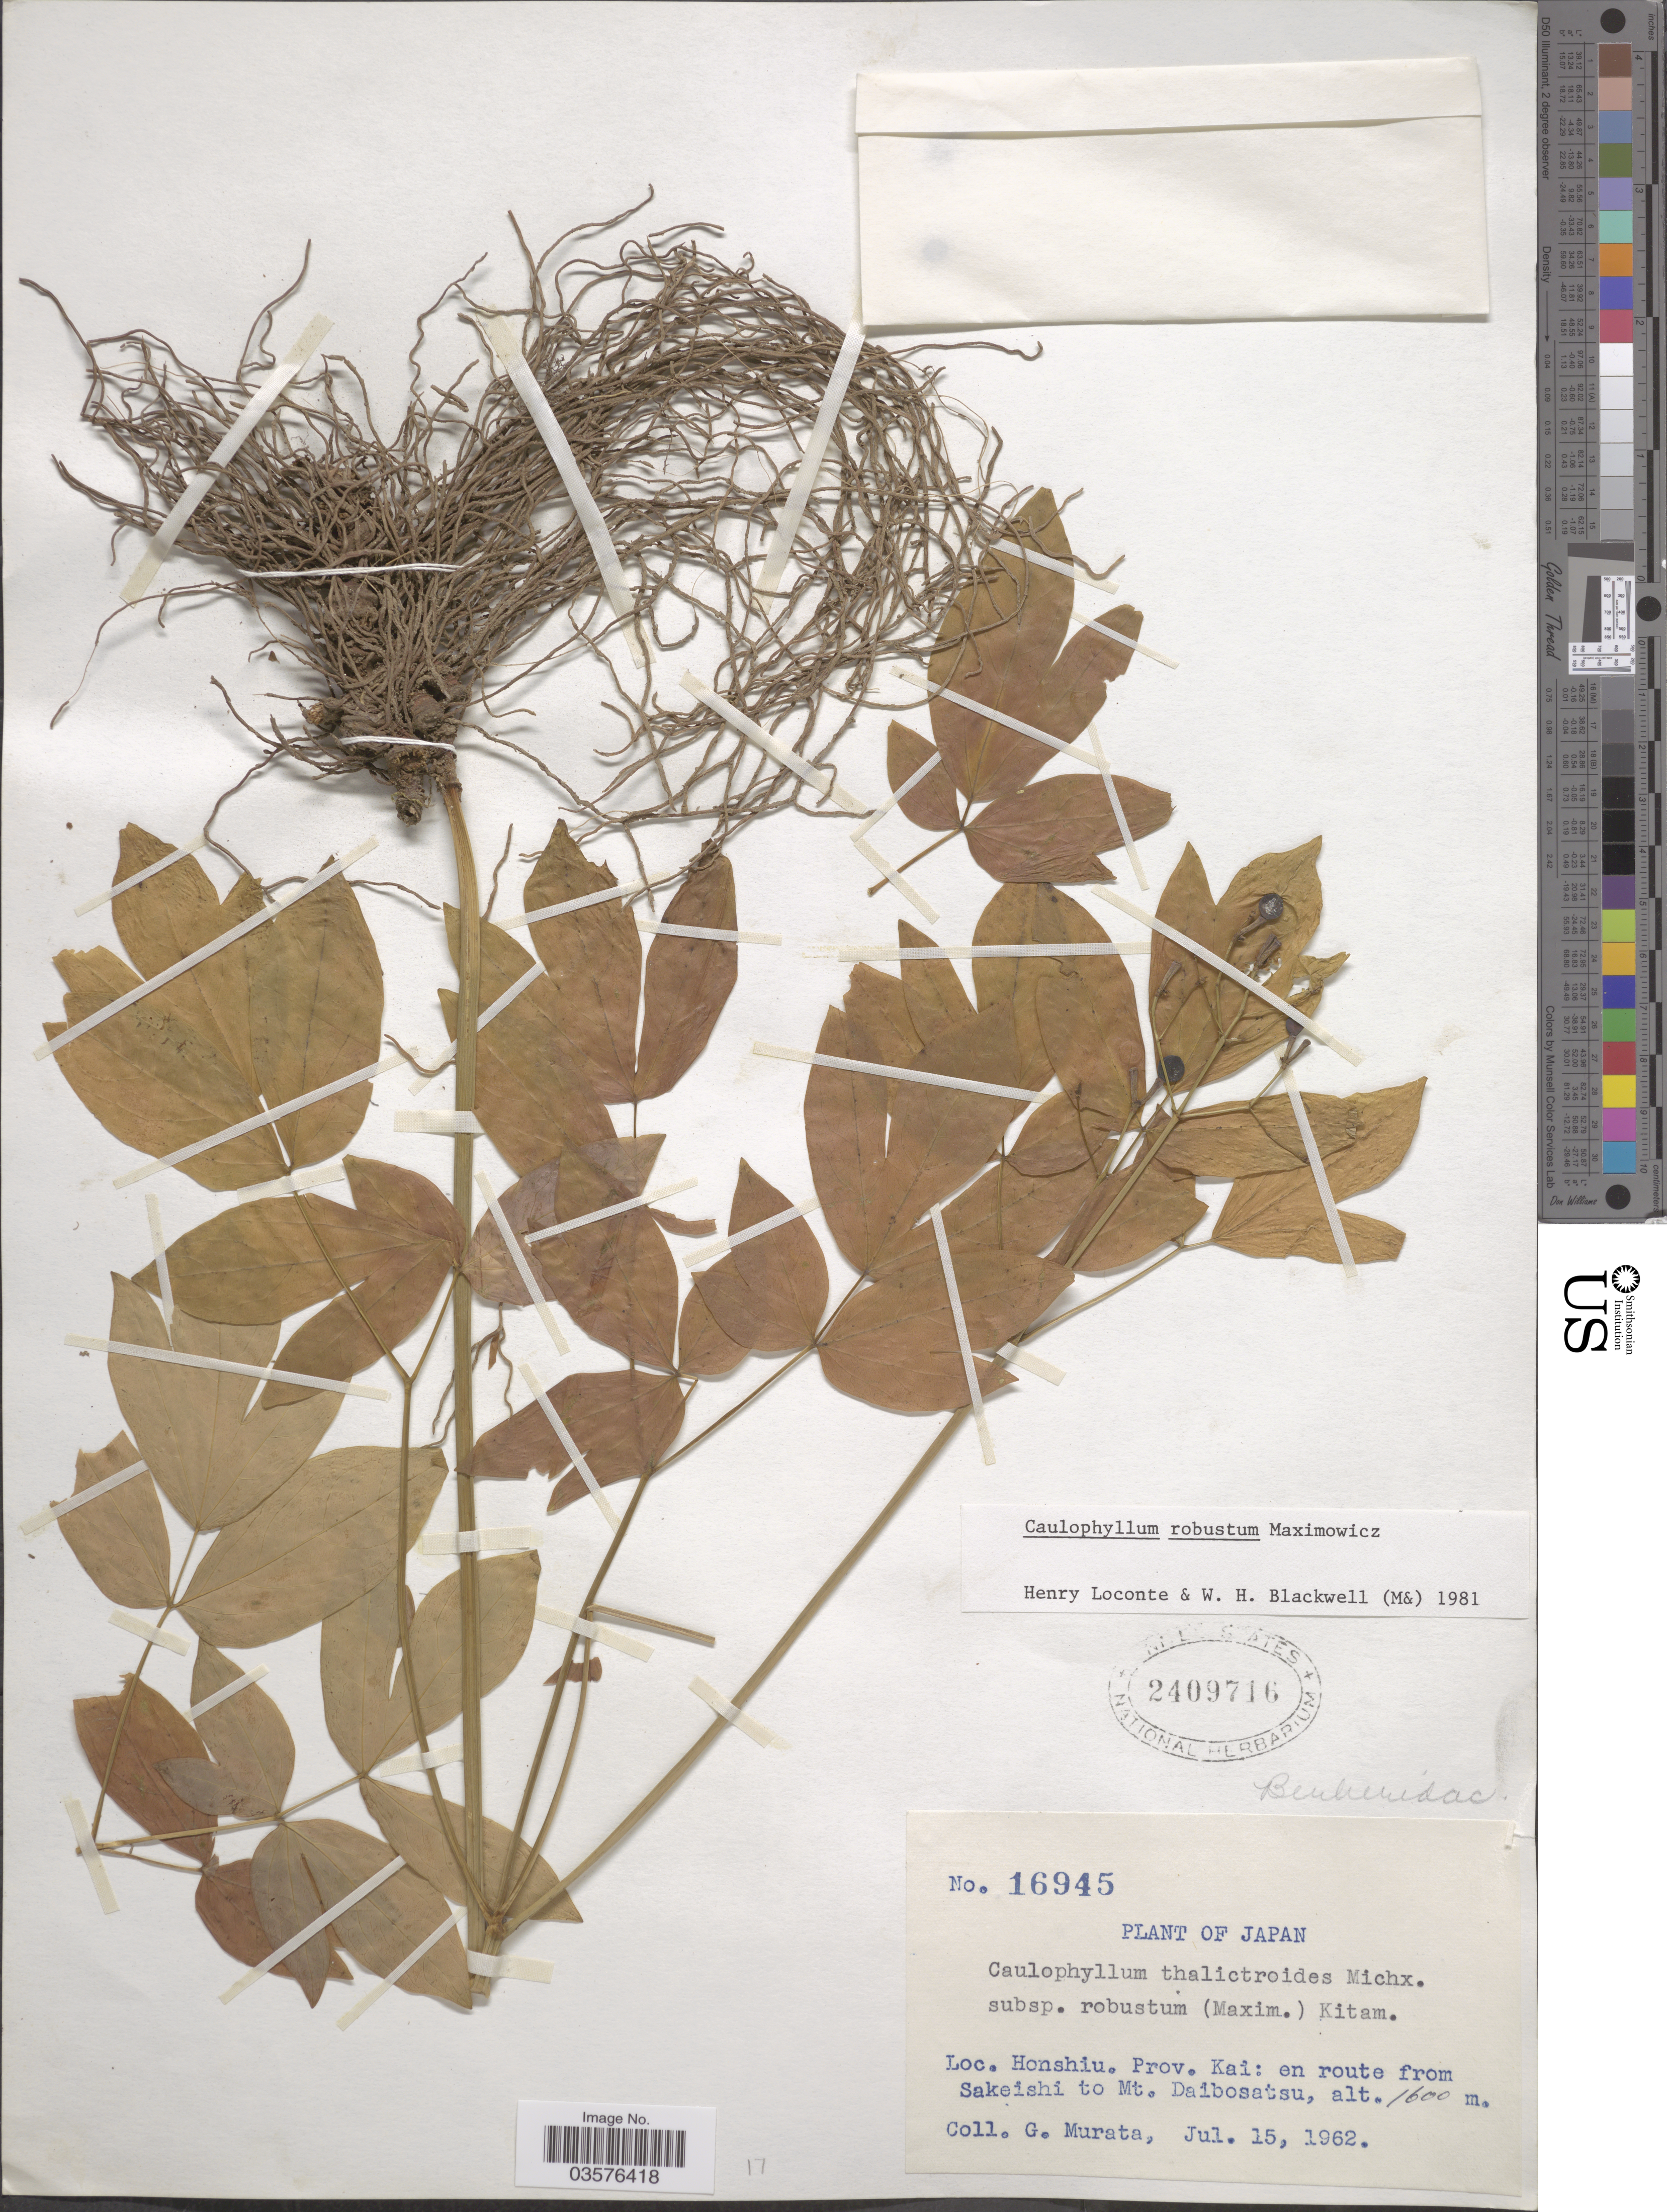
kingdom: Plantae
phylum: Tracheophyta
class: Magnoliopsida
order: Ranunculales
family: Berberidaceae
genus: Caulophyllum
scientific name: Caulophyllum robustum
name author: Michx.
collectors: G. Murata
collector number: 16945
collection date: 1962-07-15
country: Japan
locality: Honshiu. Prov. Kai: en route from Sakeishi to Mt. Daibosatsu.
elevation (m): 1600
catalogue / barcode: US 2409716